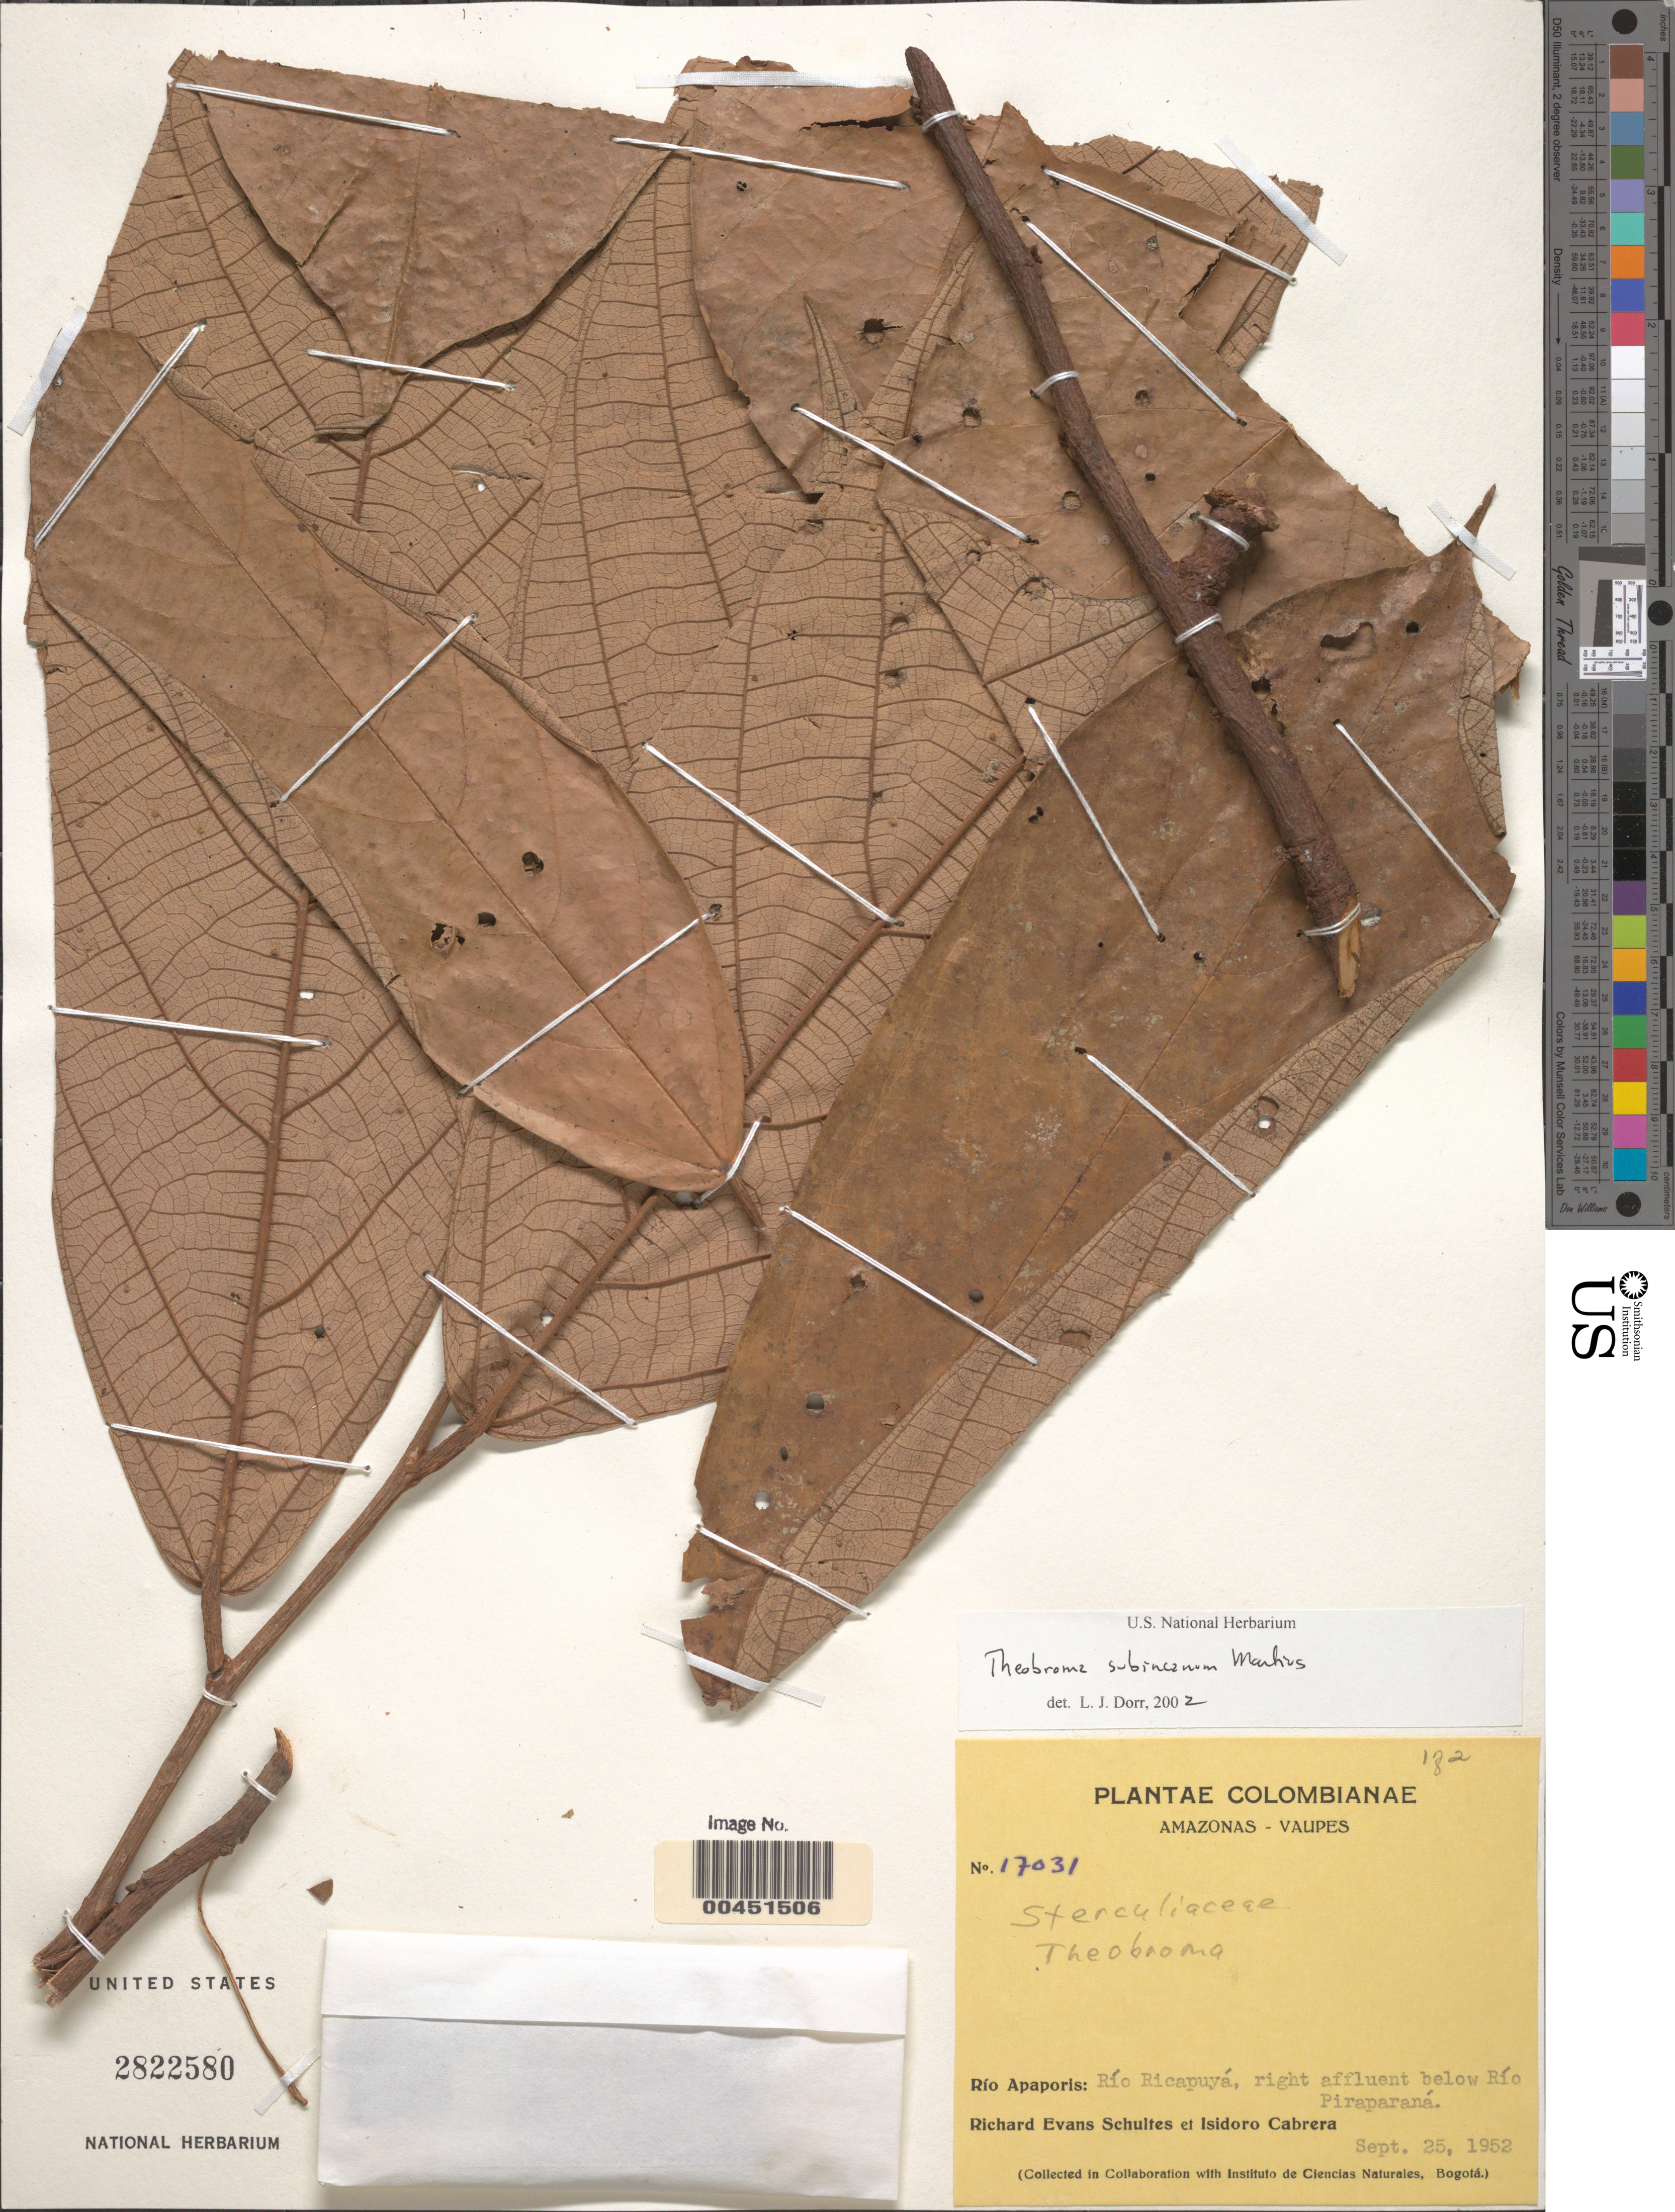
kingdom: Plantae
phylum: Tracheophyta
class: Magnoliopsida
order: Malvales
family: Malvaceae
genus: Theobroma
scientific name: Theobroma subincanum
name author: Mart.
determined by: Dorr, L. J., (BOT), Smithsonian Institution - National Museum of Natural History (UNITED STATES)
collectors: R. E. Schultes & I. Cabrera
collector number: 17031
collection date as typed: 25 Sep 1952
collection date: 1952-09-25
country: Colombia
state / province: Amazônas / Vaupés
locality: Río Ricapuyá, right affluent below Río Piraparaná, Río Apaporis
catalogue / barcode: US 2822580